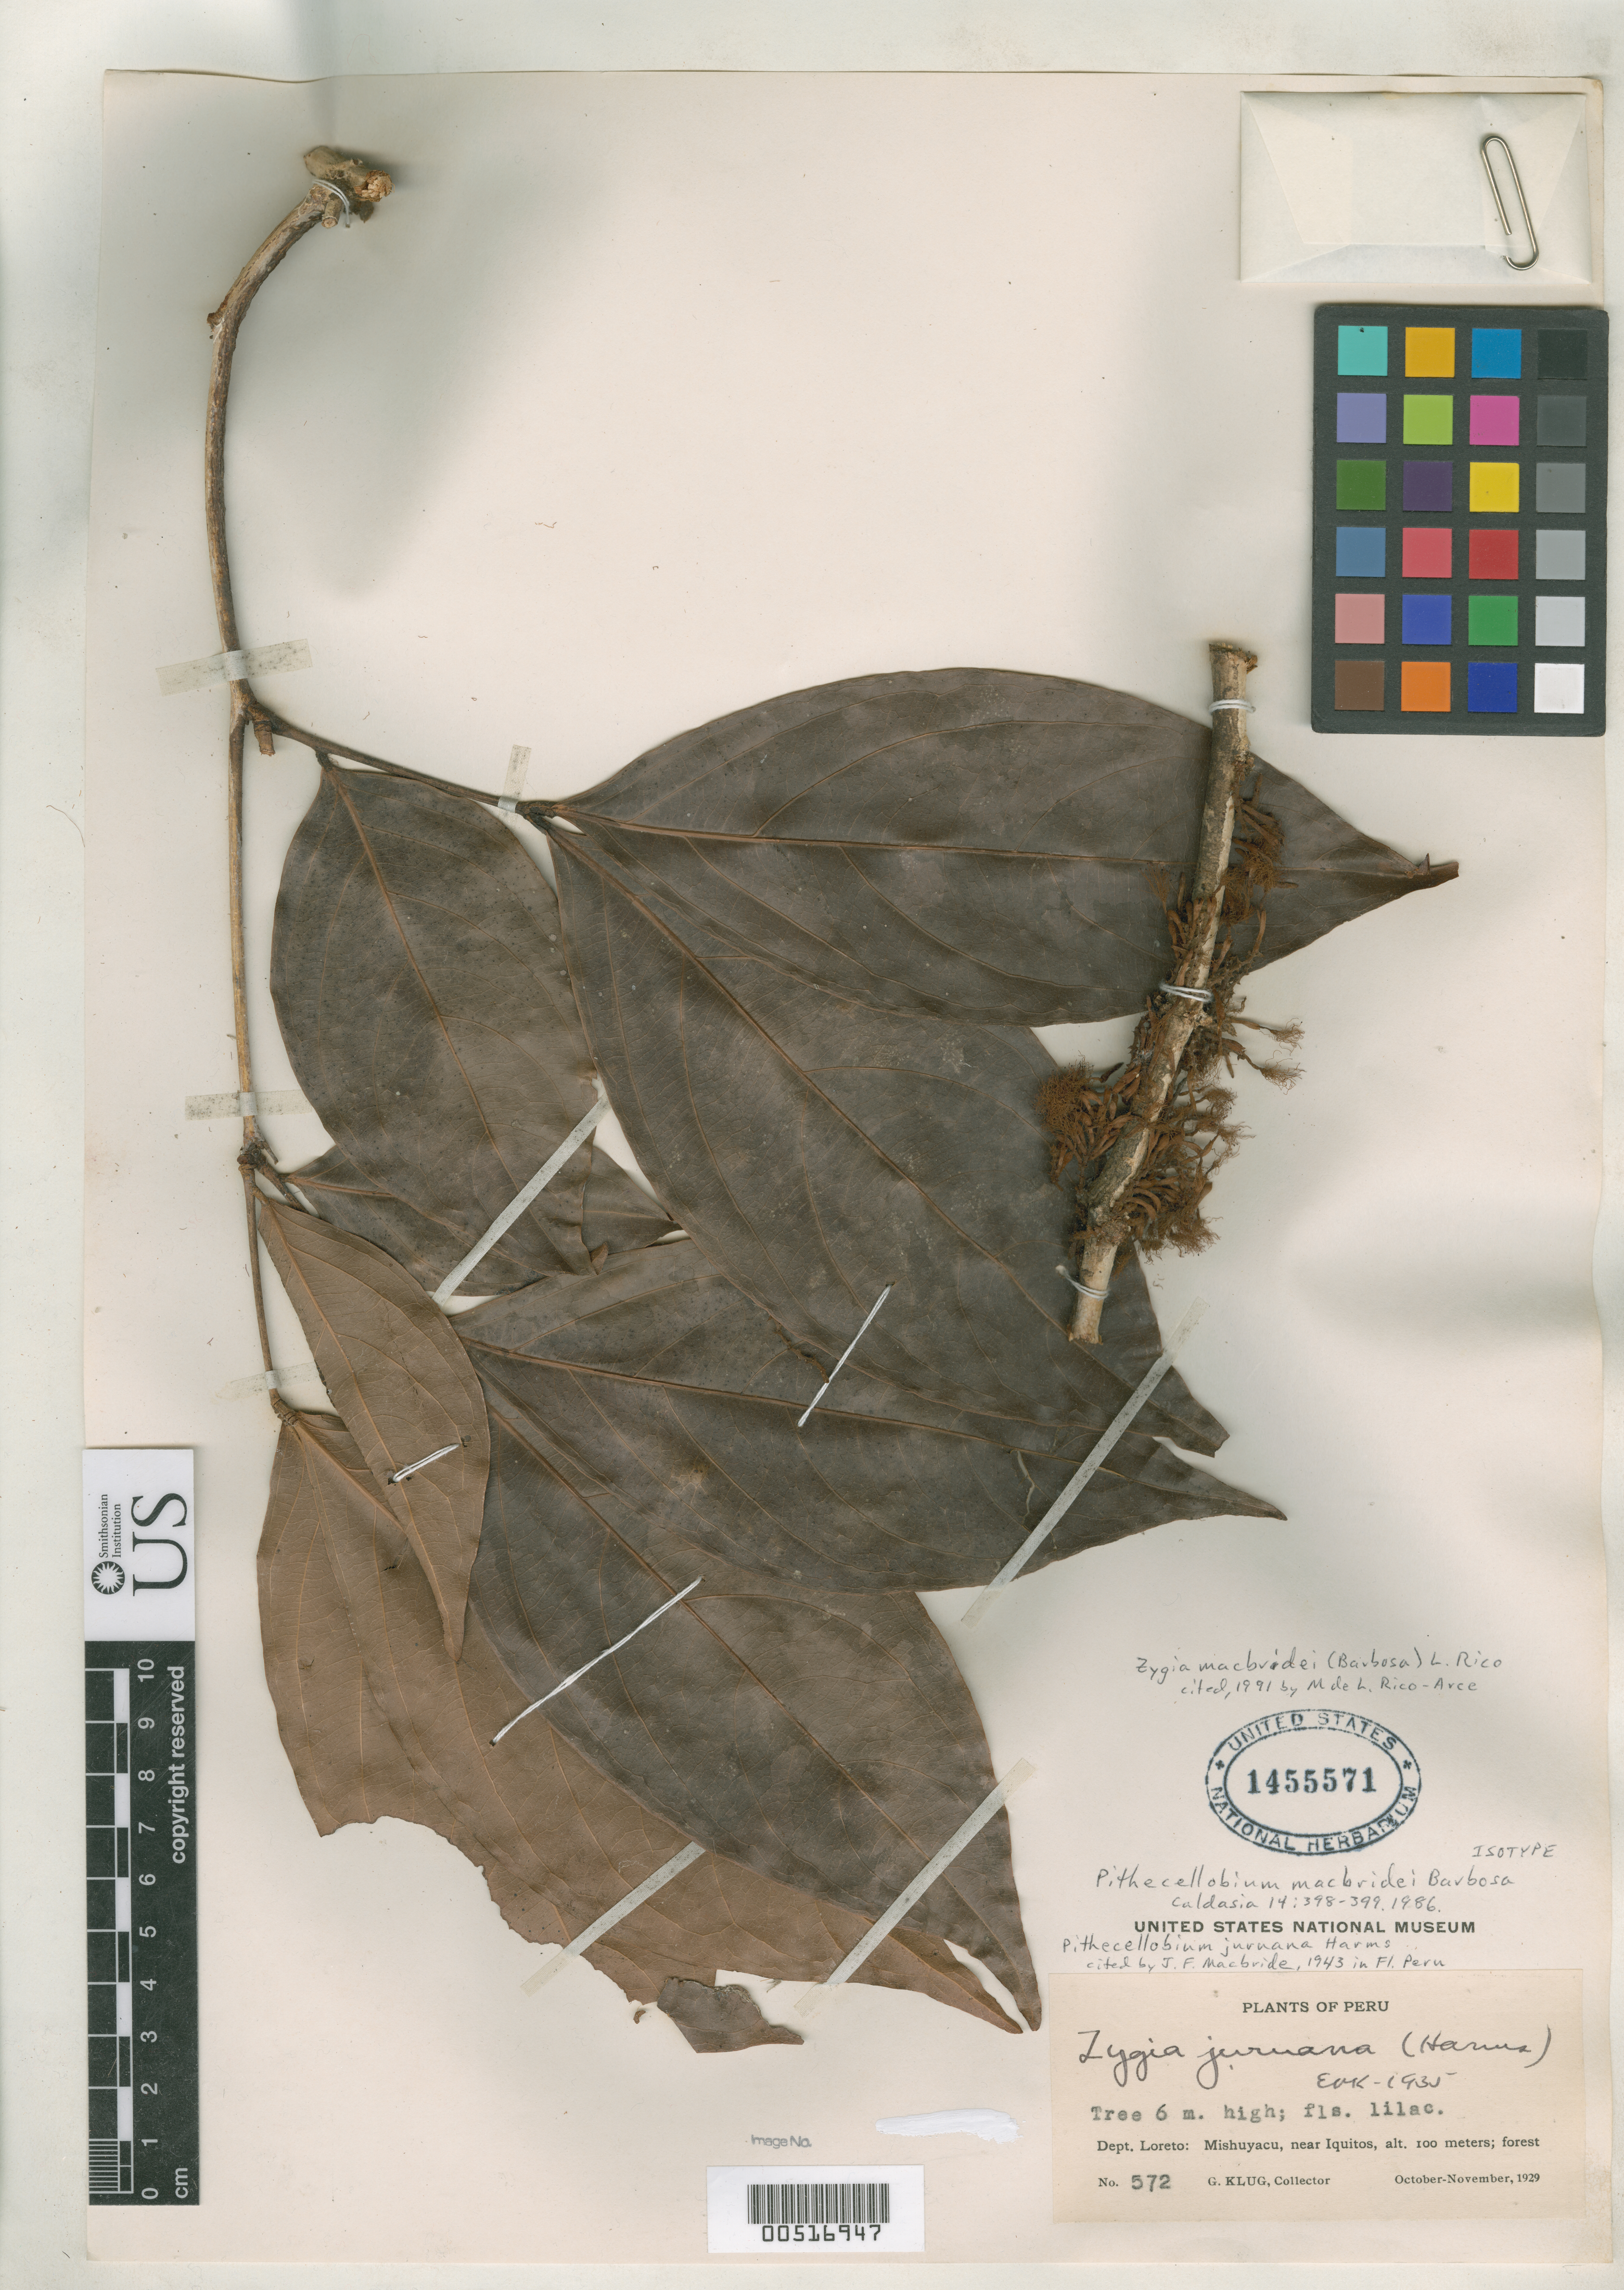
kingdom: Plantae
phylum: Tracheophyta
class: Magnoliopsida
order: Fabales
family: Fabaceae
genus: Pithecellobium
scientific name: Pithecellobium macbridei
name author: C. Barbosa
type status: Isotype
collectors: G. Klug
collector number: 572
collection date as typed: Oct 1929 to -- Nov 1929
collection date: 1929-10/1929-11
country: Peru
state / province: Loreto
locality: Mishuyacu, near Iquitos.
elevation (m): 100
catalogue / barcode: US 1455571